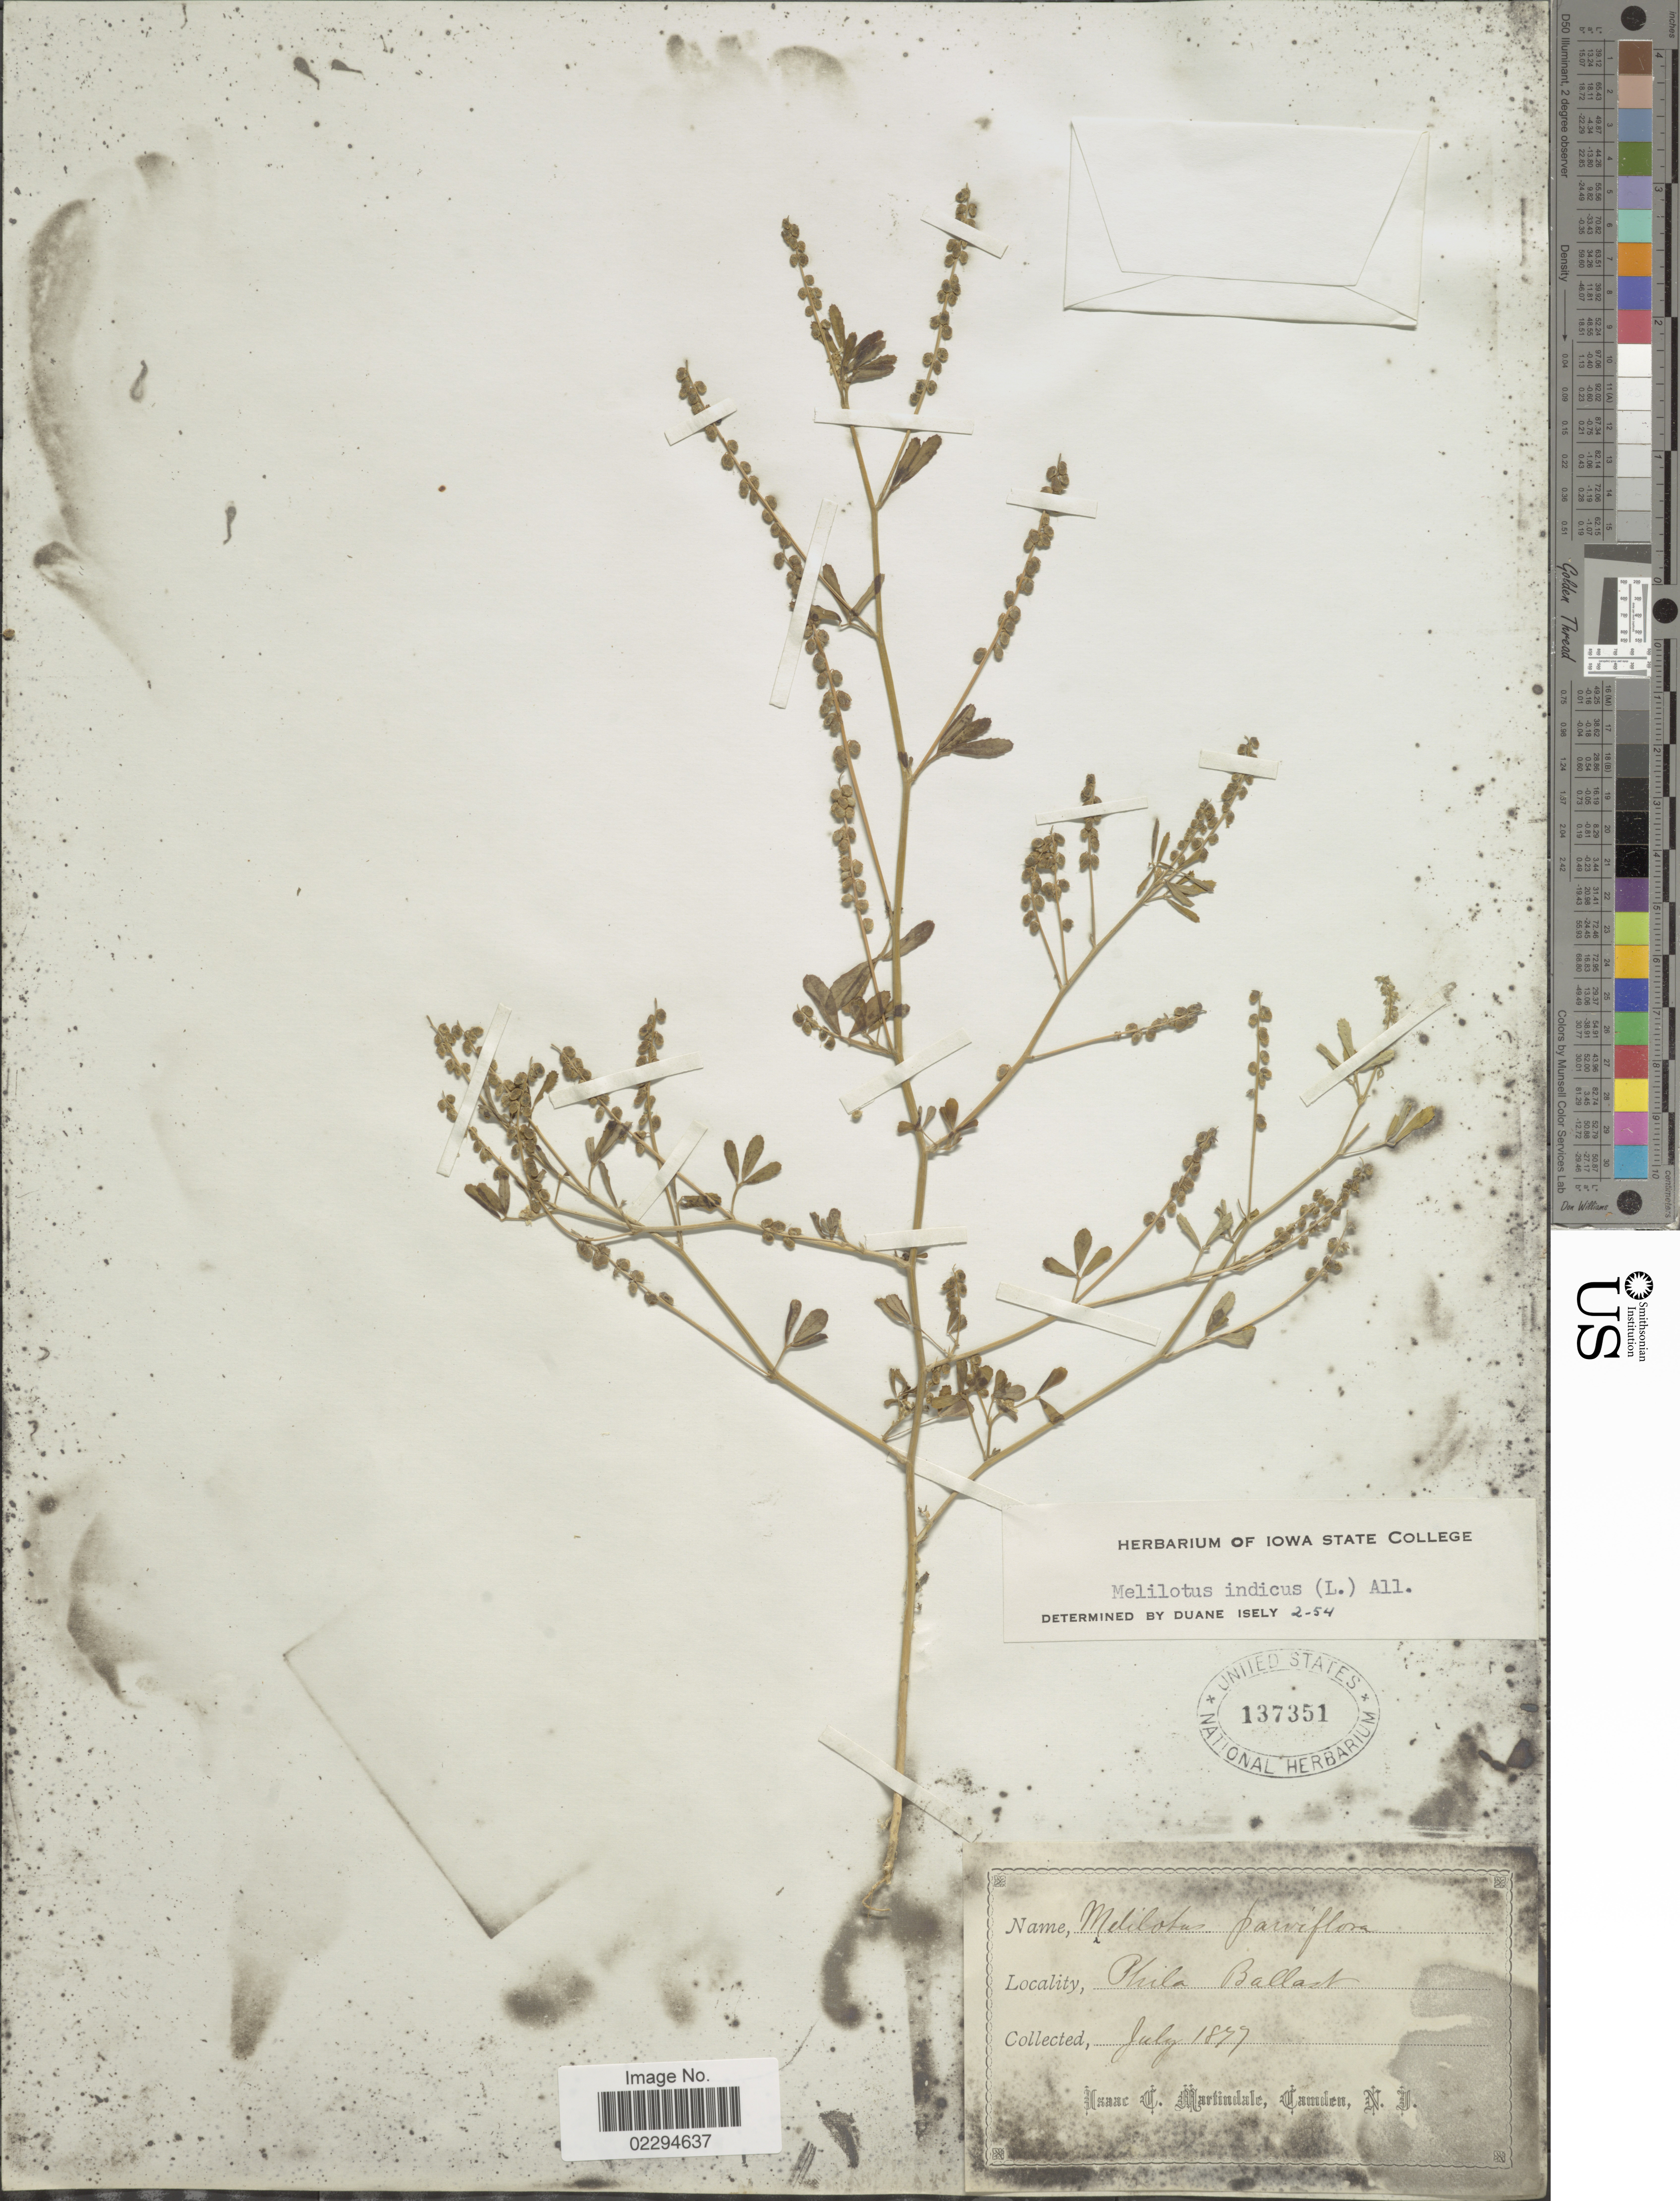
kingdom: Plantae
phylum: Tracheophyta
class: Magnoliopsida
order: Fabales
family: Fabaceae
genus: Melilotus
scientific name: Melilotus indicus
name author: (L.) All.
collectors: I. C. Martindale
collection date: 1877-07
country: United States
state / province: Pennsylvania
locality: Phila Ballast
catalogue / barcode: US 137351